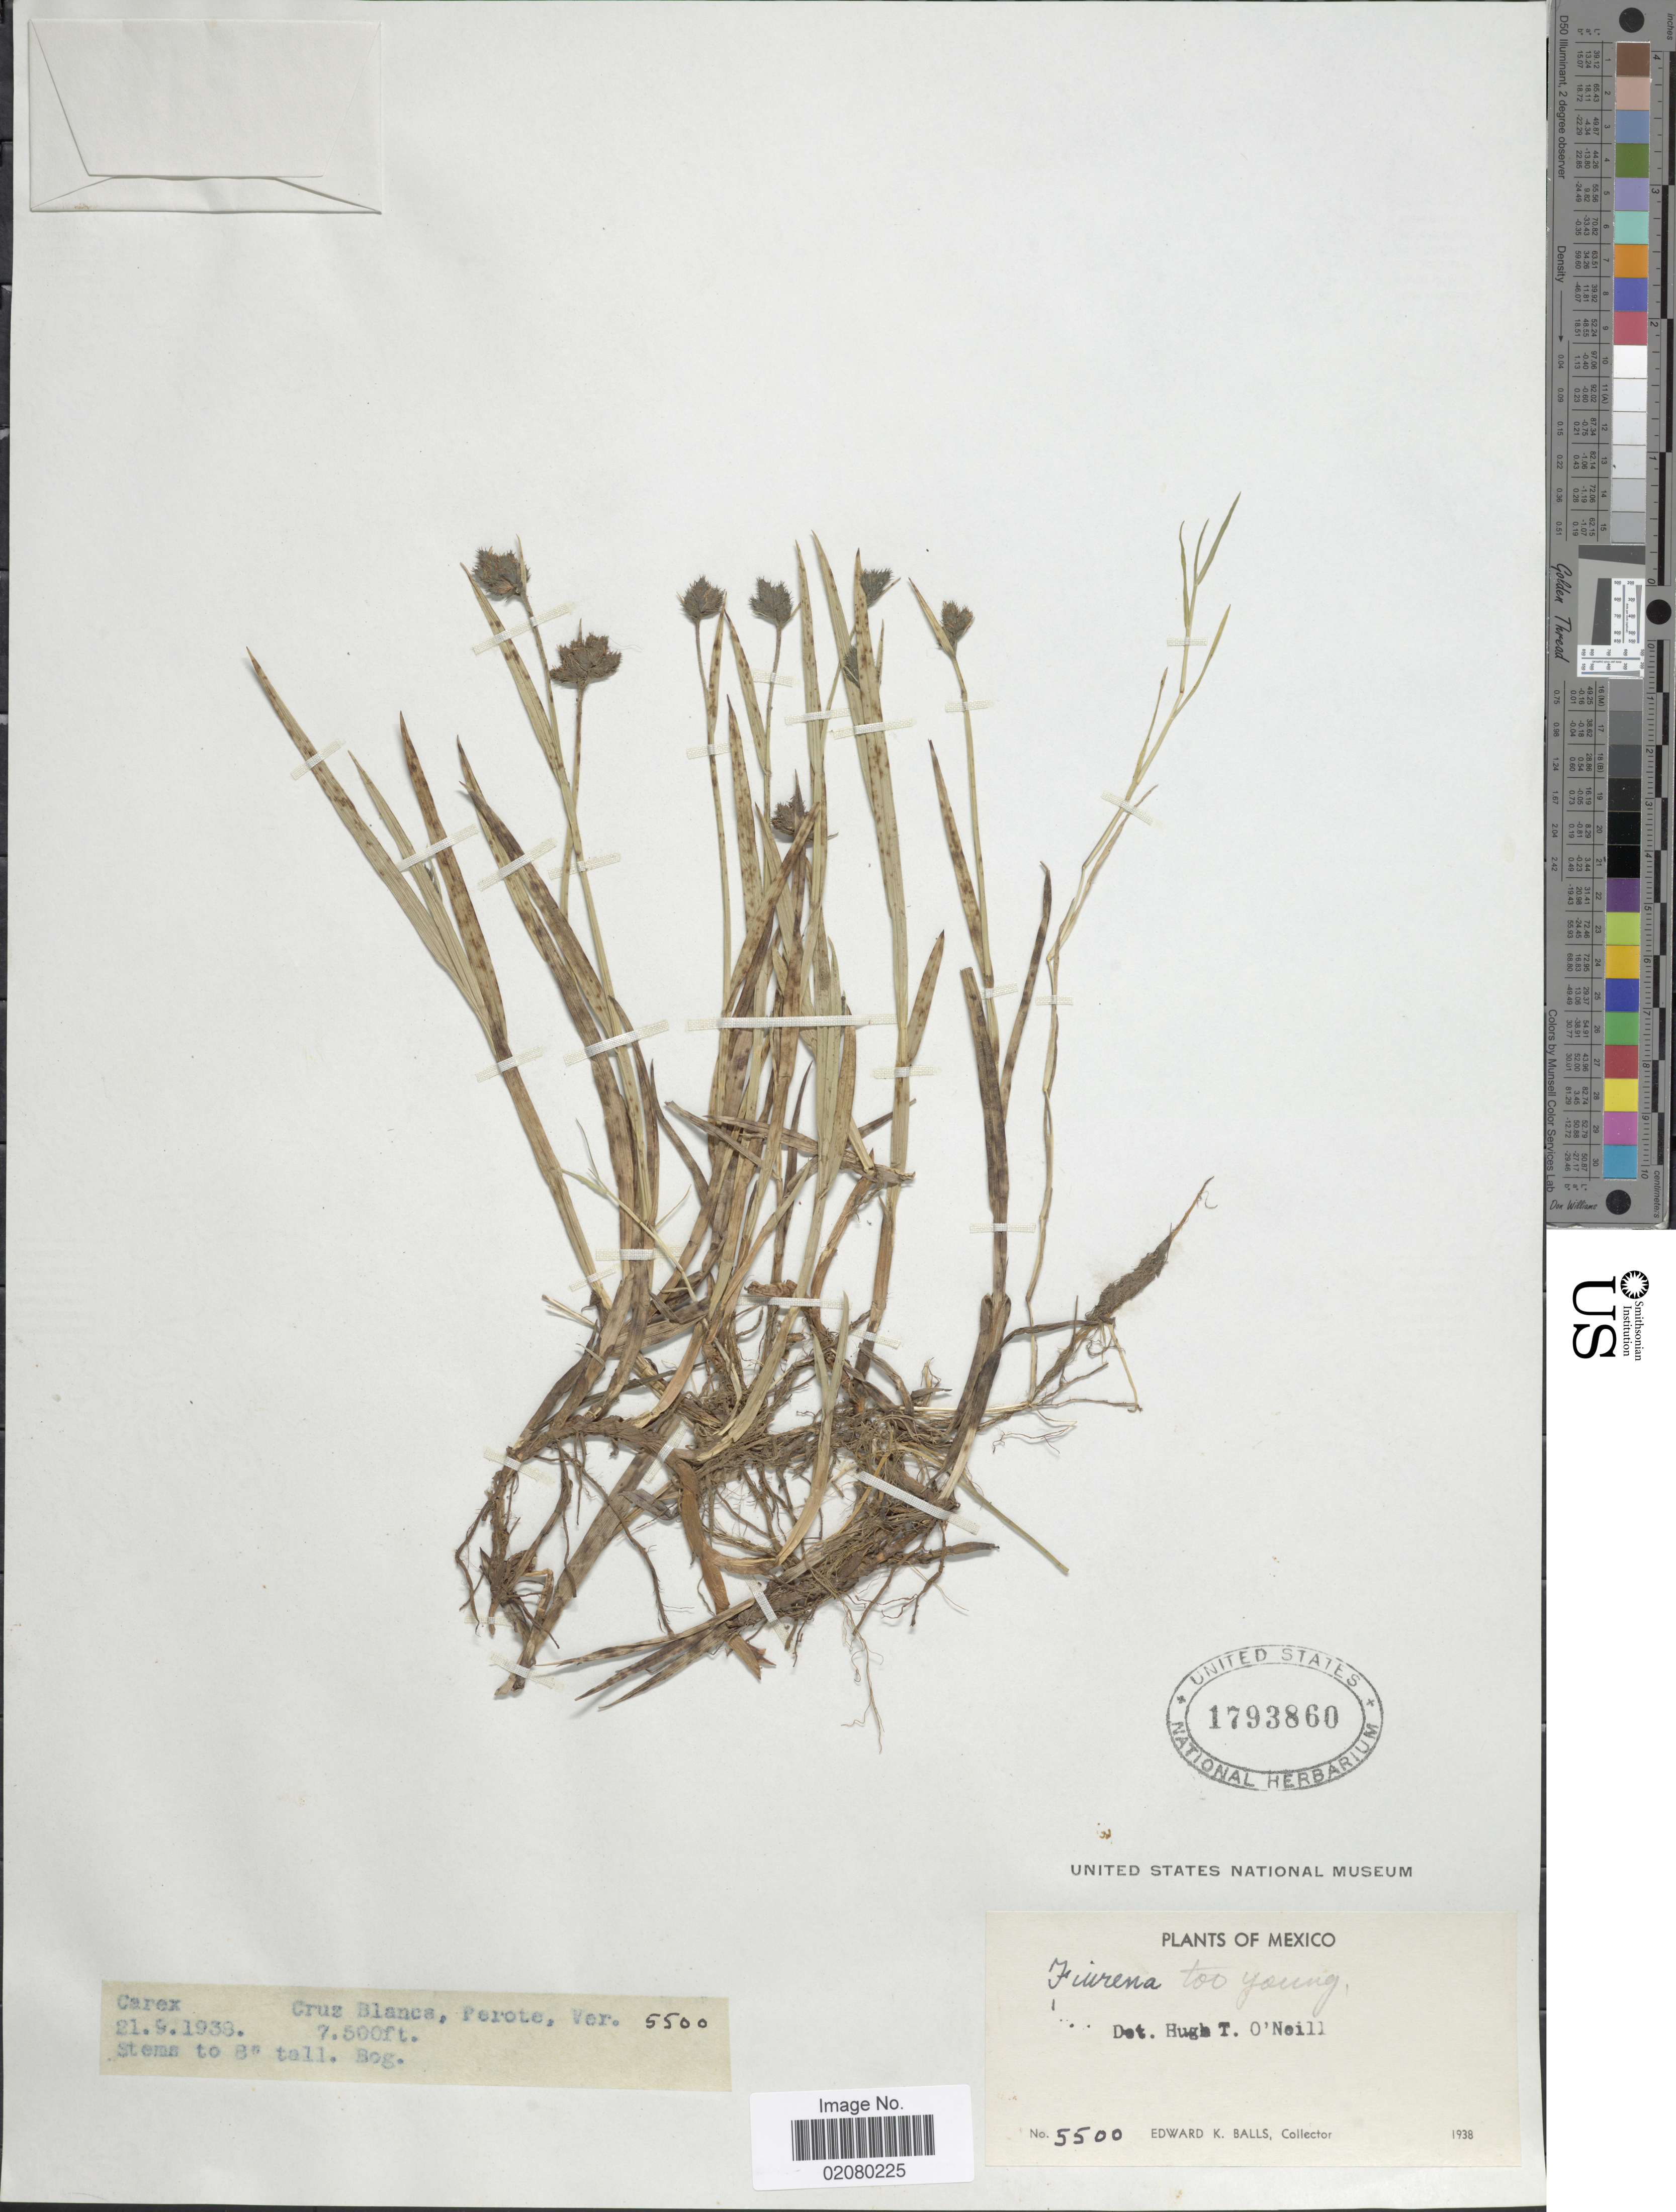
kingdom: Plantae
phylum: Tracheophyta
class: Liliopsida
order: Poales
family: Cyperaceae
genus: Fuirena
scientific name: Fuirena sp.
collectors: E. K. Balls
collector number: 5500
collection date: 1938-09-21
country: Mexico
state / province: Veracruz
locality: Cruz Blanca, Perote, Ver.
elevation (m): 2286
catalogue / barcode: US 1793860